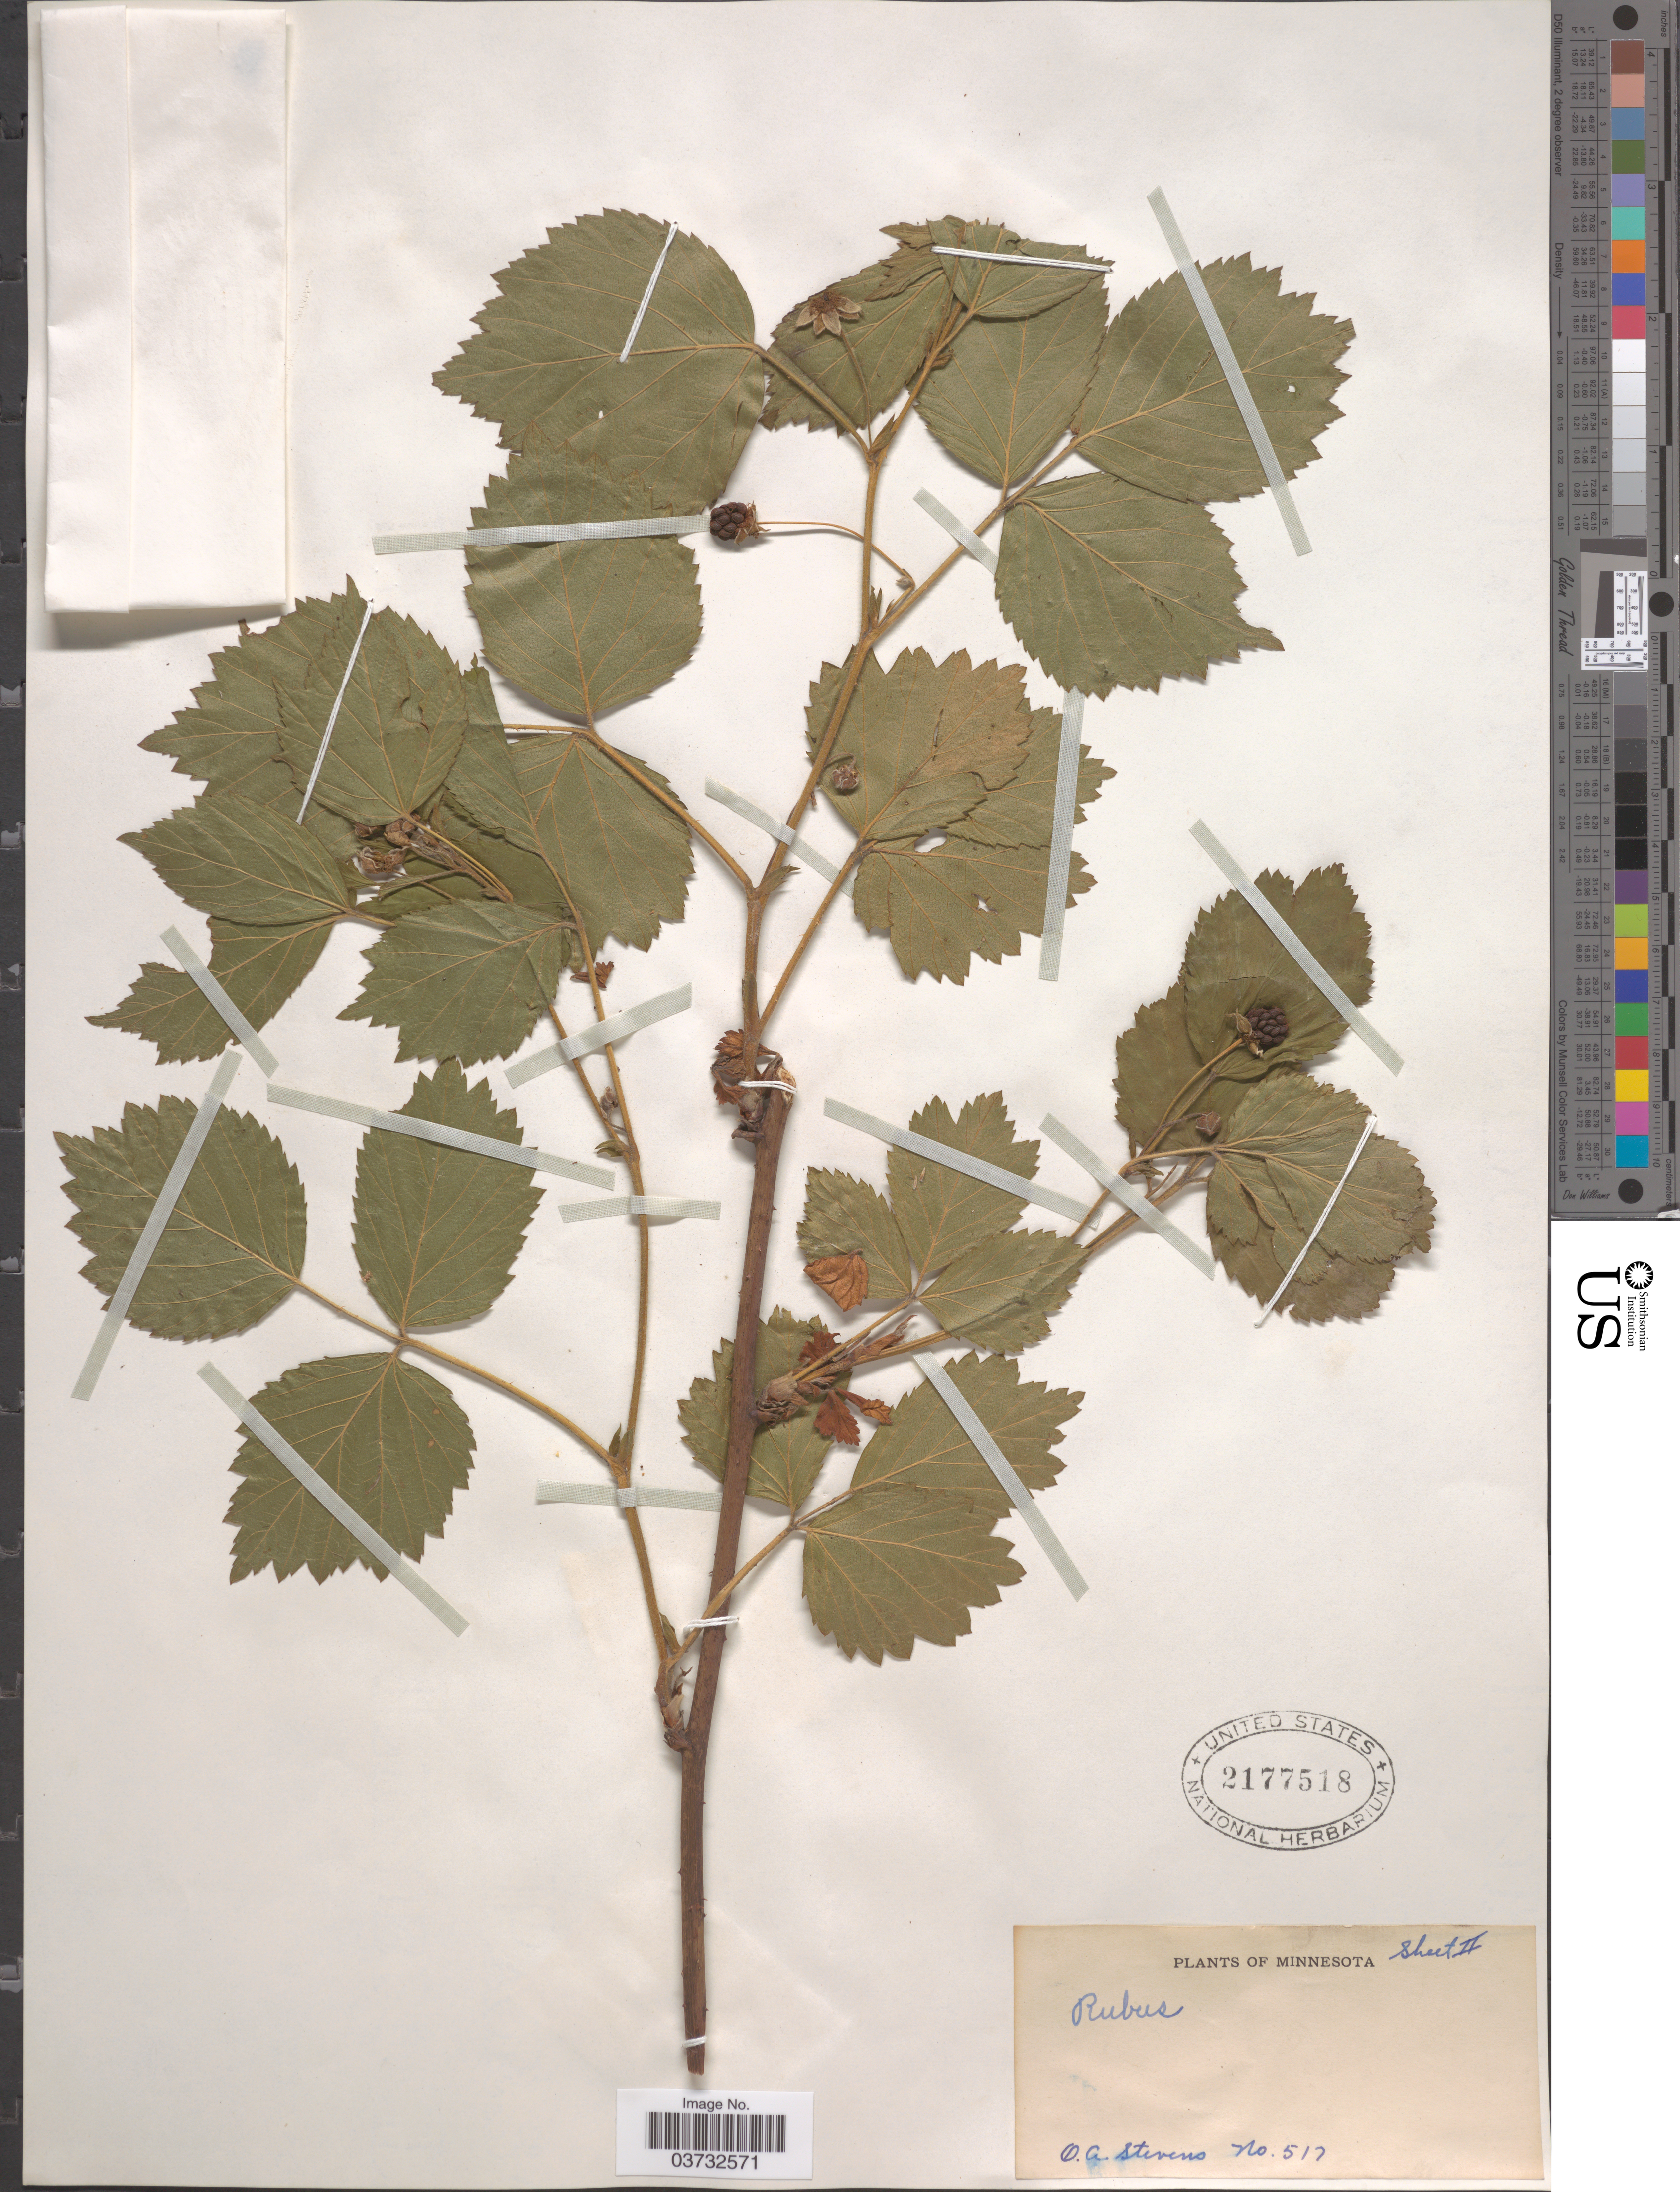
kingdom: Plantae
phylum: Tracheophyta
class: Magnoliopsida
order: Rosales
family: Rosaceae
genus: Rubus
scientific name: Rubus sp.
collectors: O. A. Stevens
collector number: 517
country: United States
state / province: Minnesota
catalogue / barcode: US 2177518